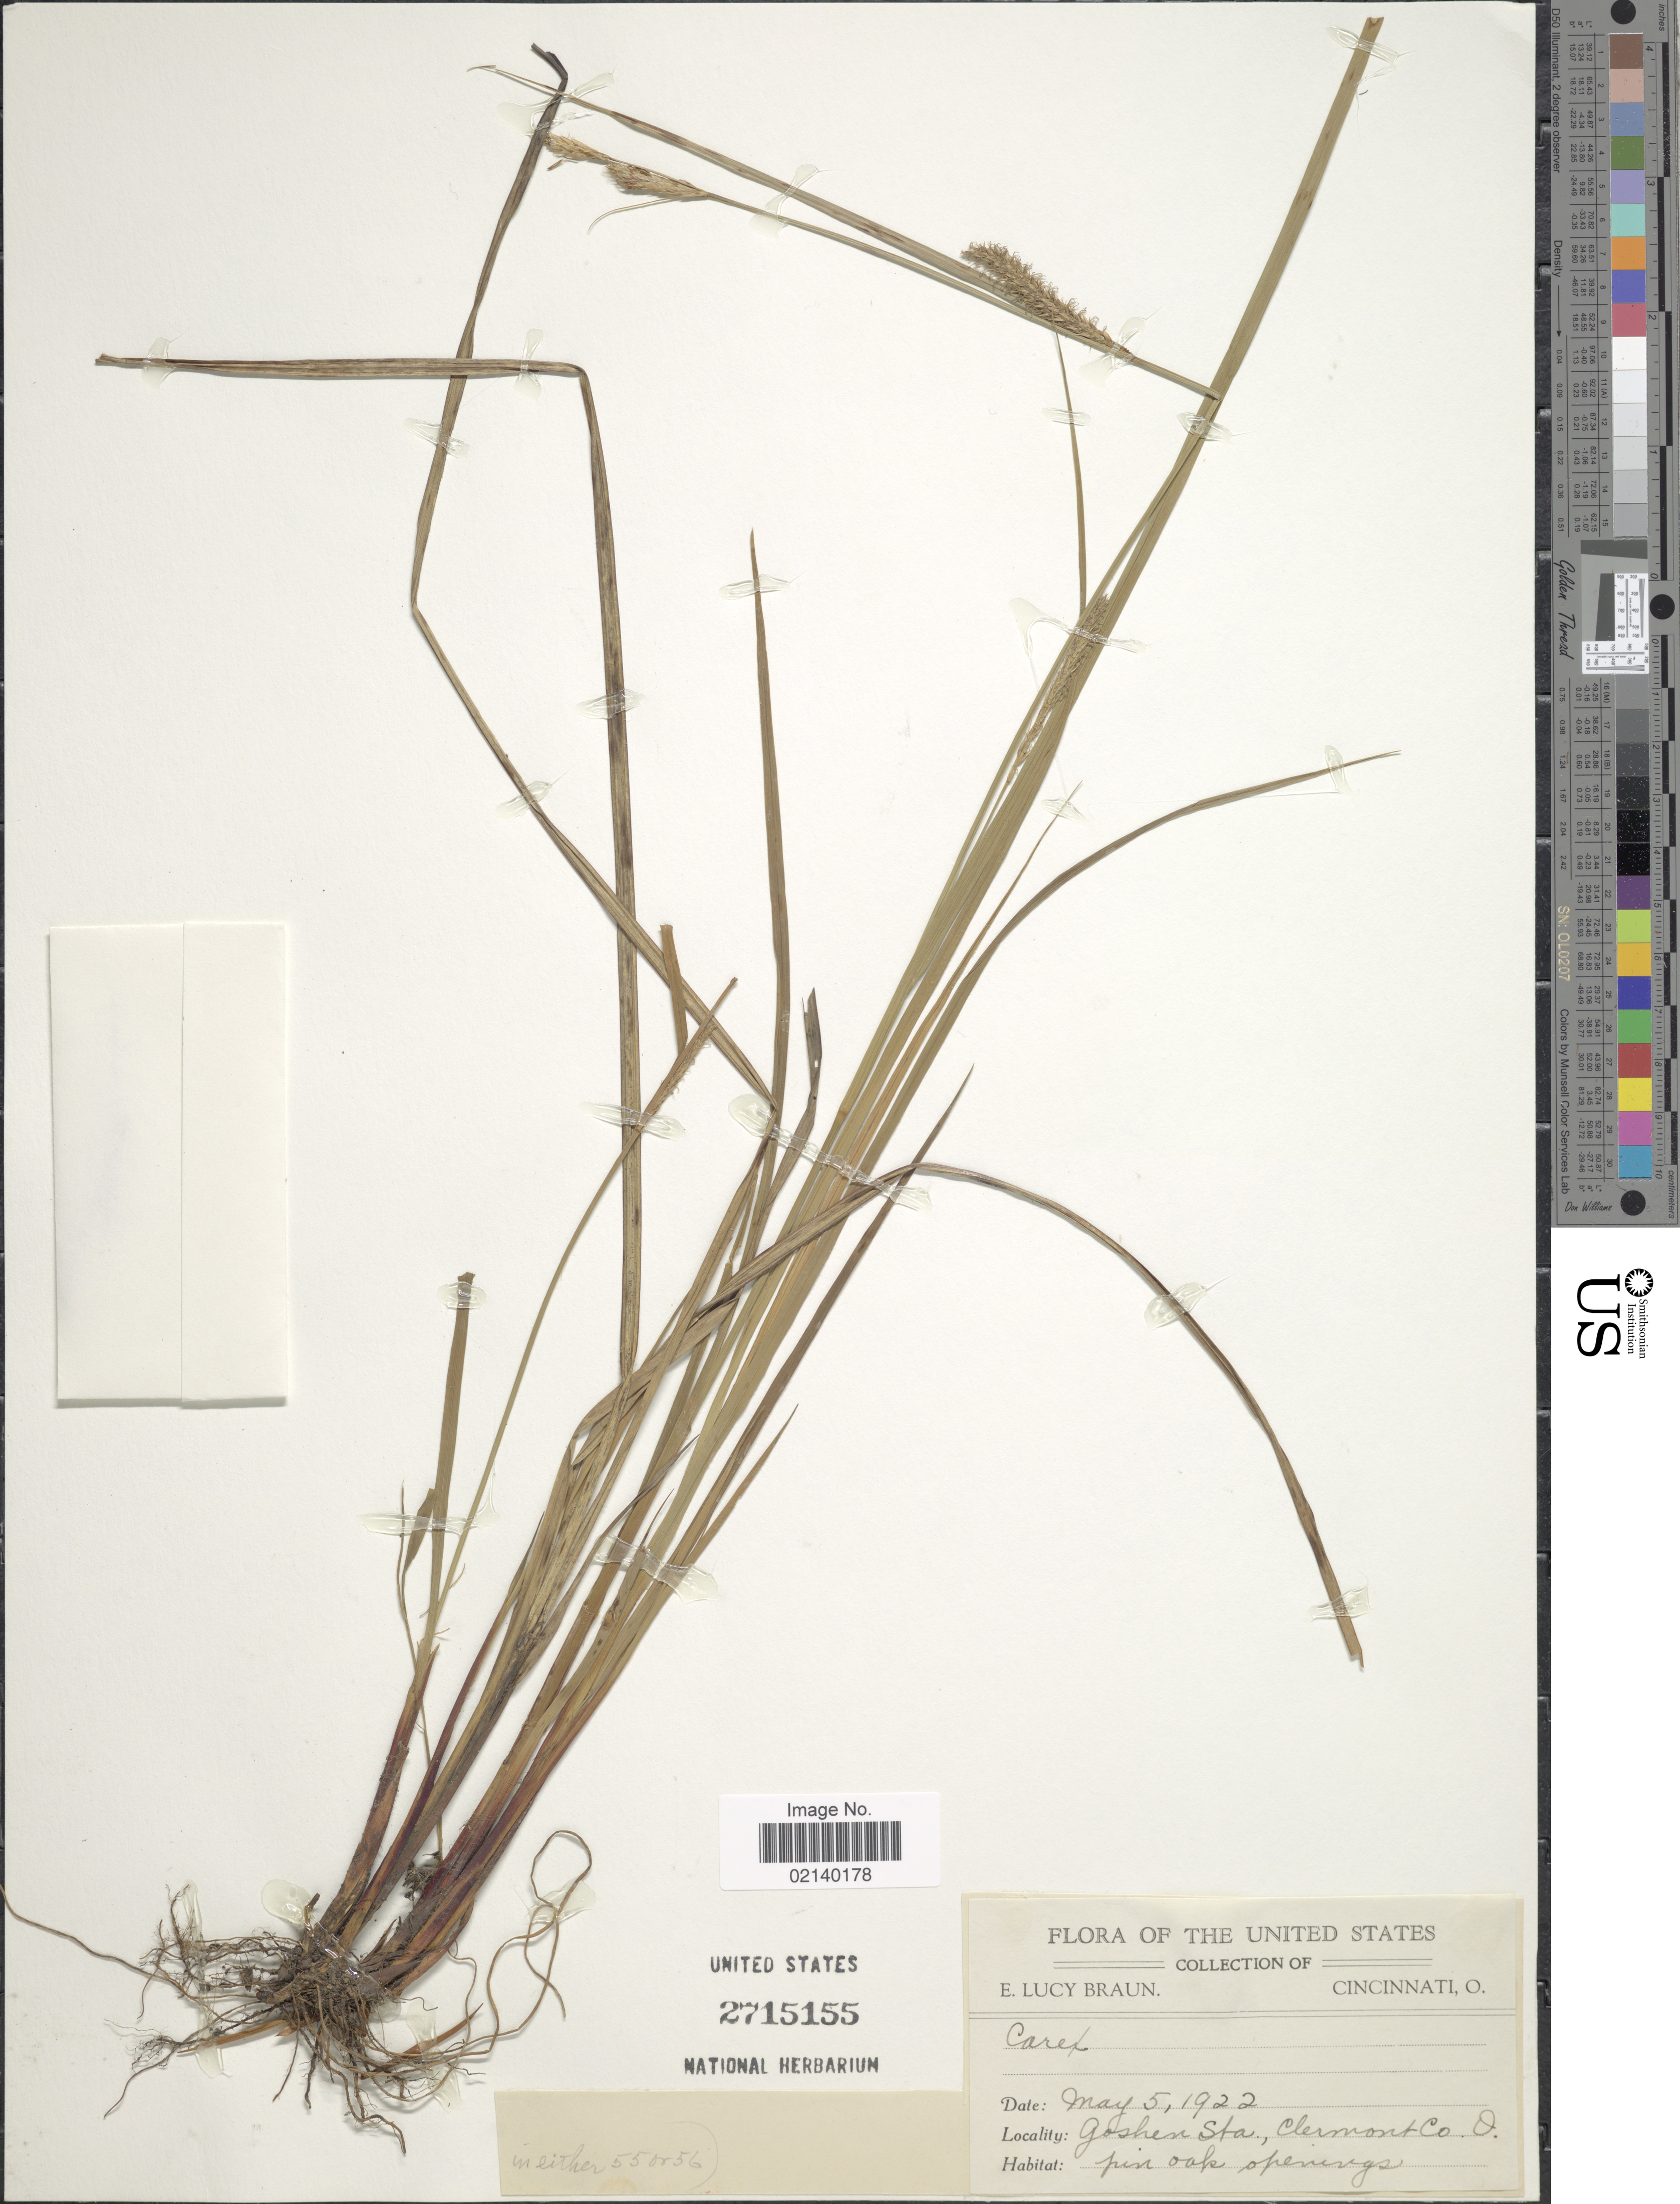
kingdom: Plantae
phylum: Tracheophyta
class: Liliopsida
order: Poales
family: Cyperaceae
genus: Carex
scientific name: Carex sp.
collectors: E. L. Braun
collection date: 1922-05-05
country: United States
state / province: Ohio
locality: Goshen Sta., Clermont Co.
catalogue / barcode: US 2715155